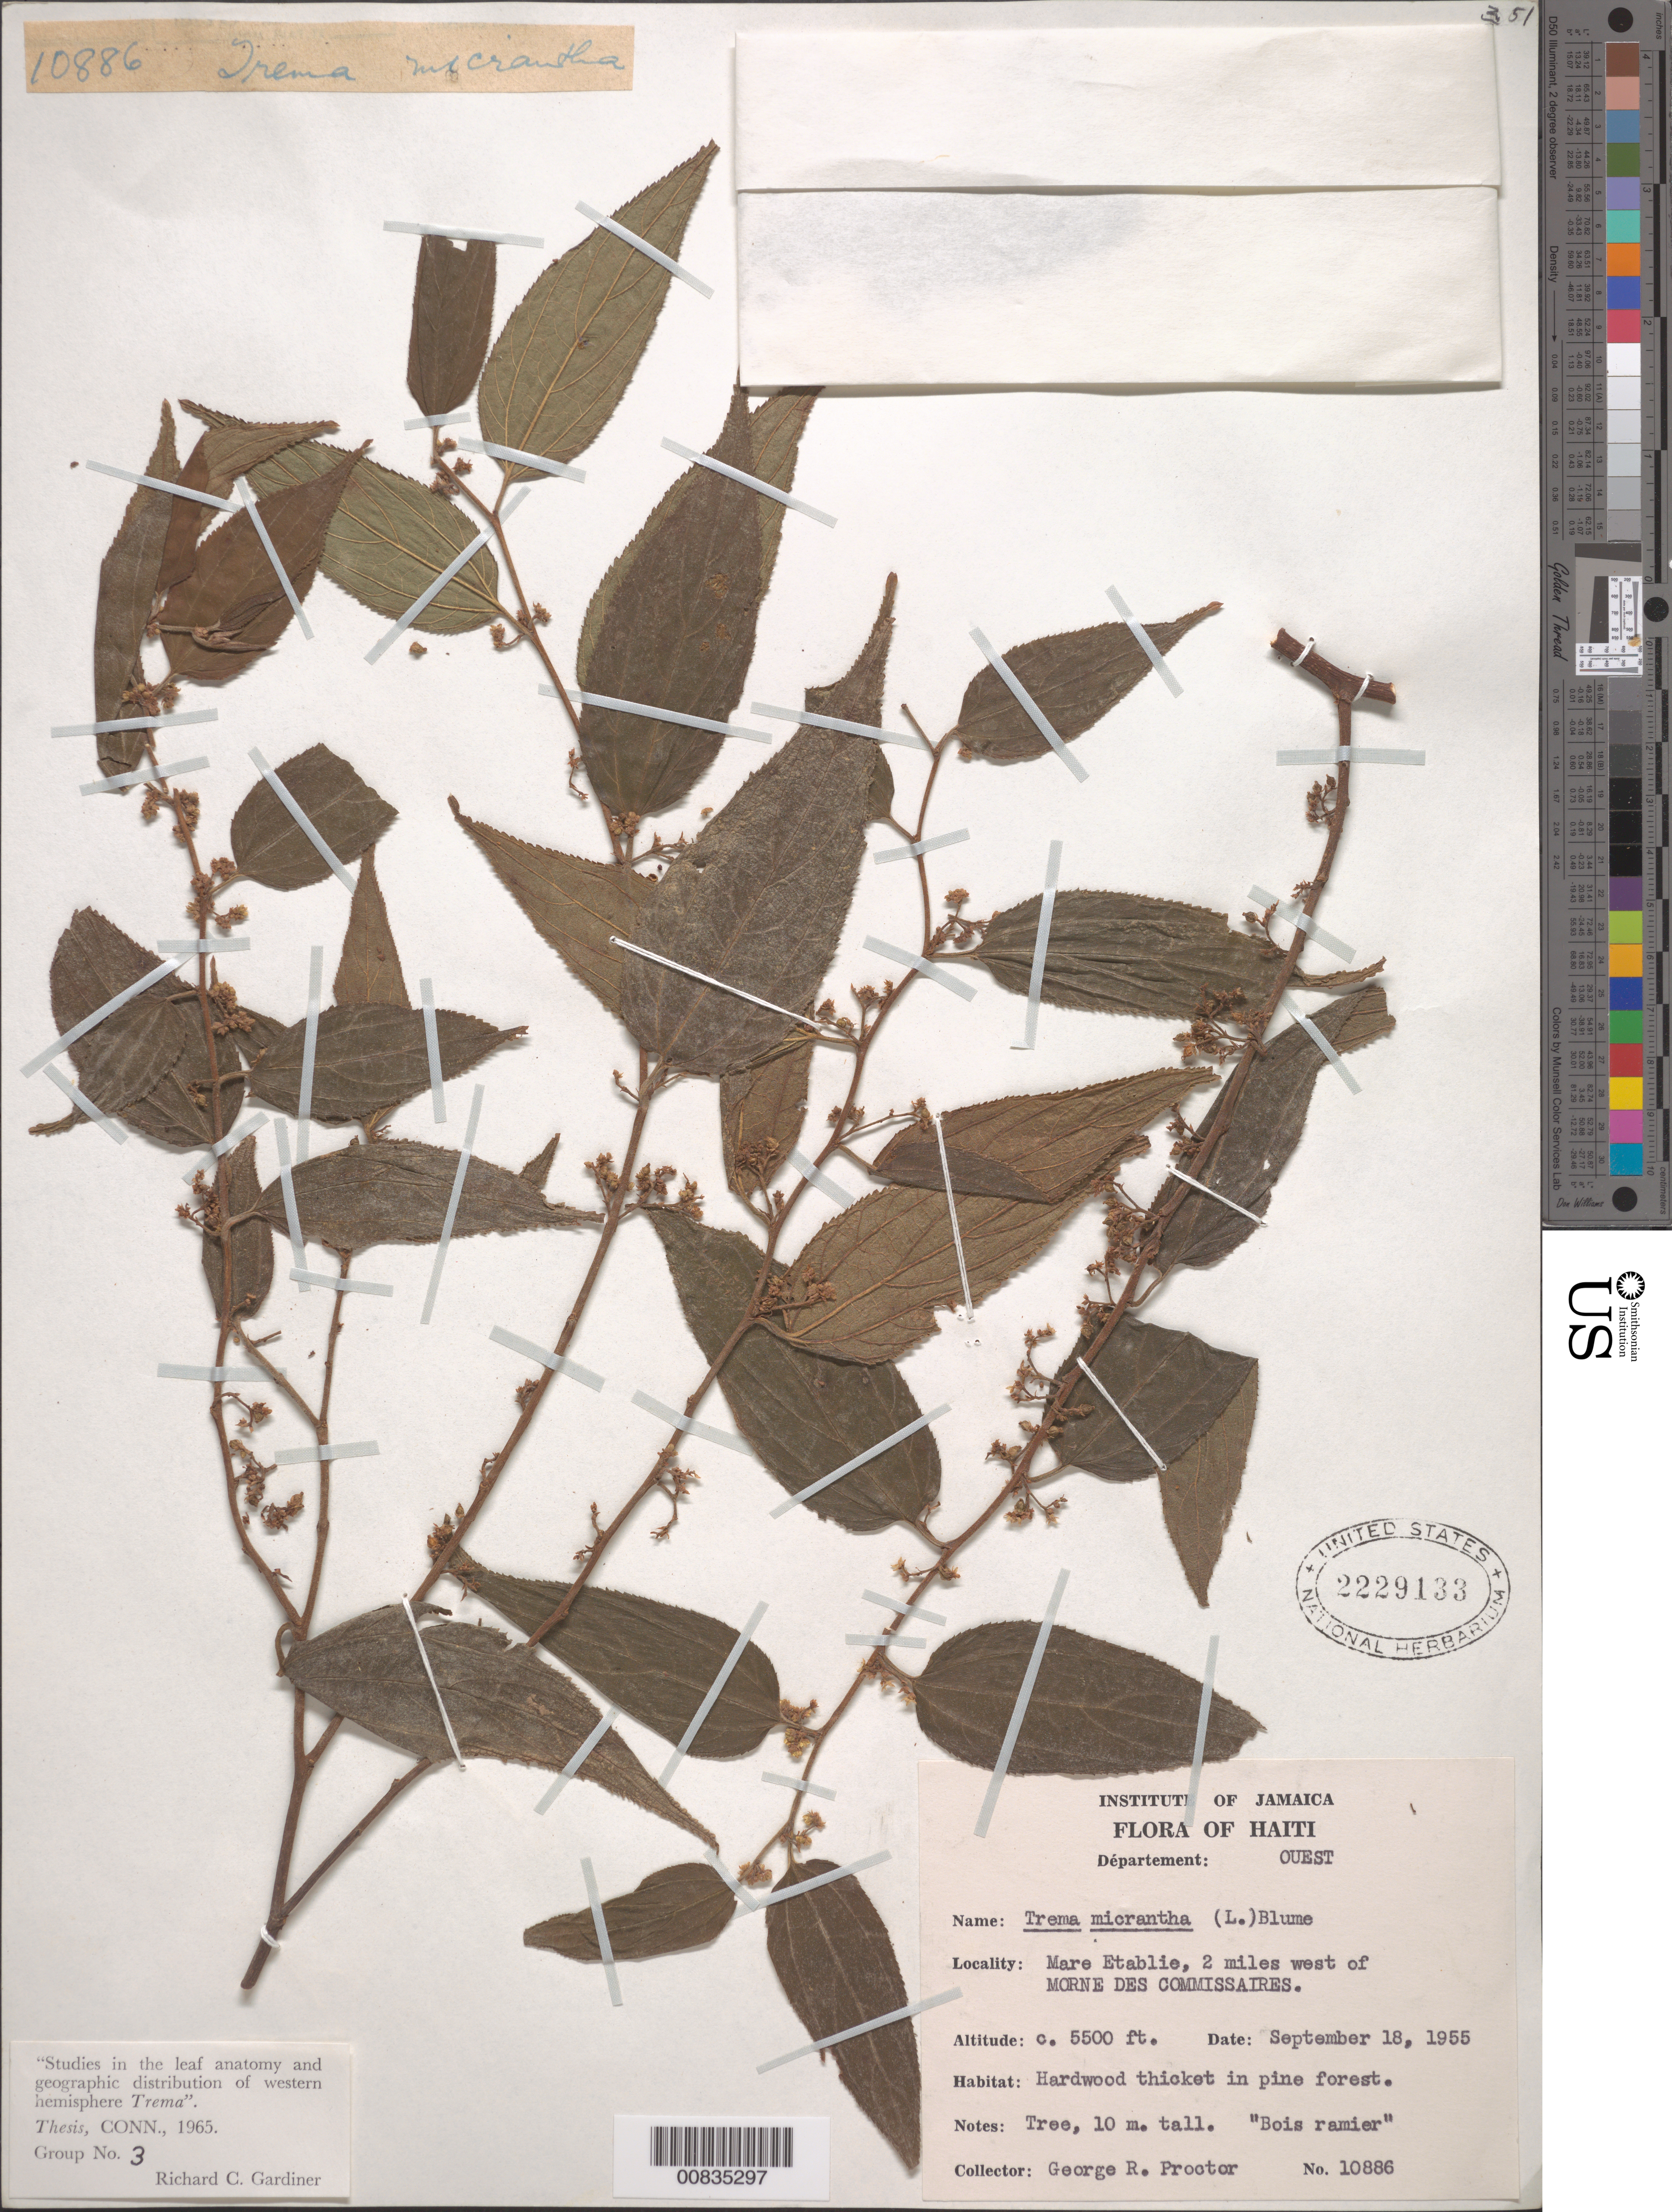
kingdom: Plantae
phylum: Tracheophyta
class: Magnoliopsida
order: Rosales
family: Cannabaceae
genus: Trema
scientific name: Trema micranthum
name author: (L.) Blume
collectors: G. R. Proctor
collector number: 10886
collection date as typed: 18 Sep 1955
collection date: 1955-09-18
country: Haiti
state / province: Ouest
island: Hispaniola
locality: Mare Etablie, 2 miles west of Morne des Commissaires.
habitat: Harwood thicket in pine forest.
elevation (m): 1676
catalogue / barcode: US 2229133